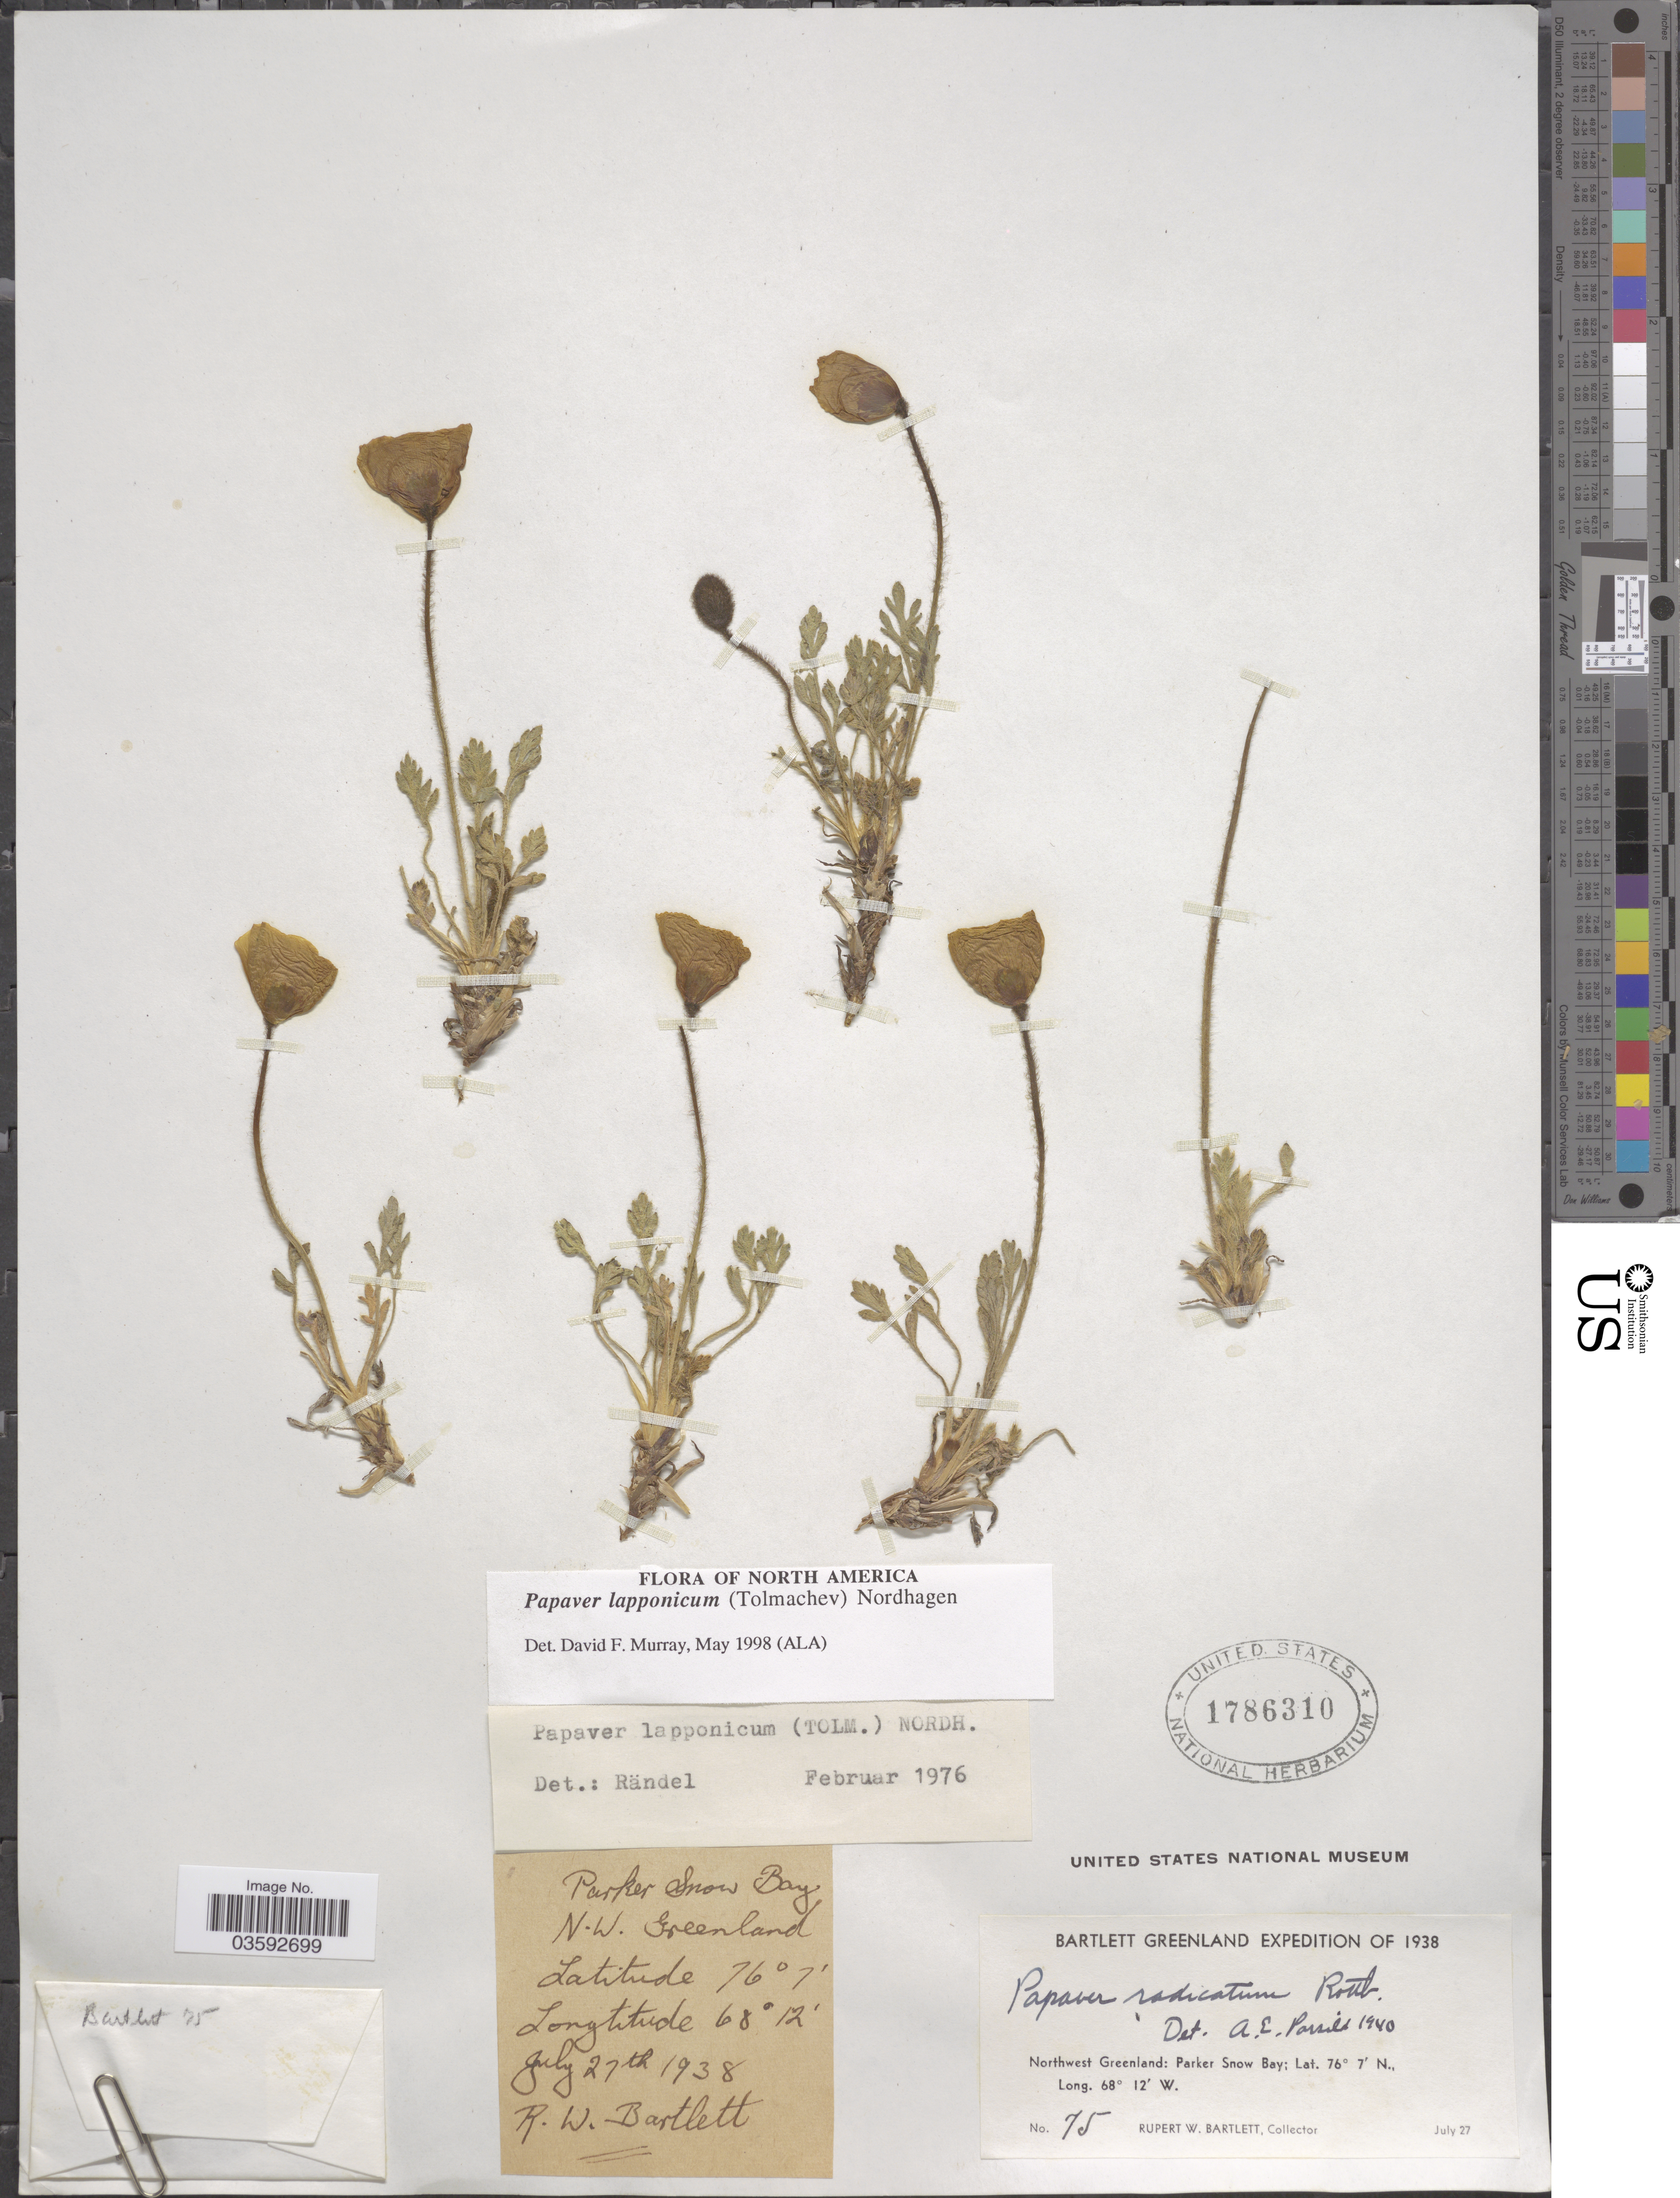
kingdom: Plantae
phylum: Tracheophyta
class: Magnoliopsida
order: Ranunculales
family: Papaveraceae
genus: Papaver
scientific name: Papaver lapponicum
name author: (Tolm.) Nordh.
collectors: R. W. Bartlett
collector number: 75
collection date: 1938-07-27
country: Greenland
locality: Parker Snow Bay. Northwest Greenland.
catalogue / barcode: US 1786310